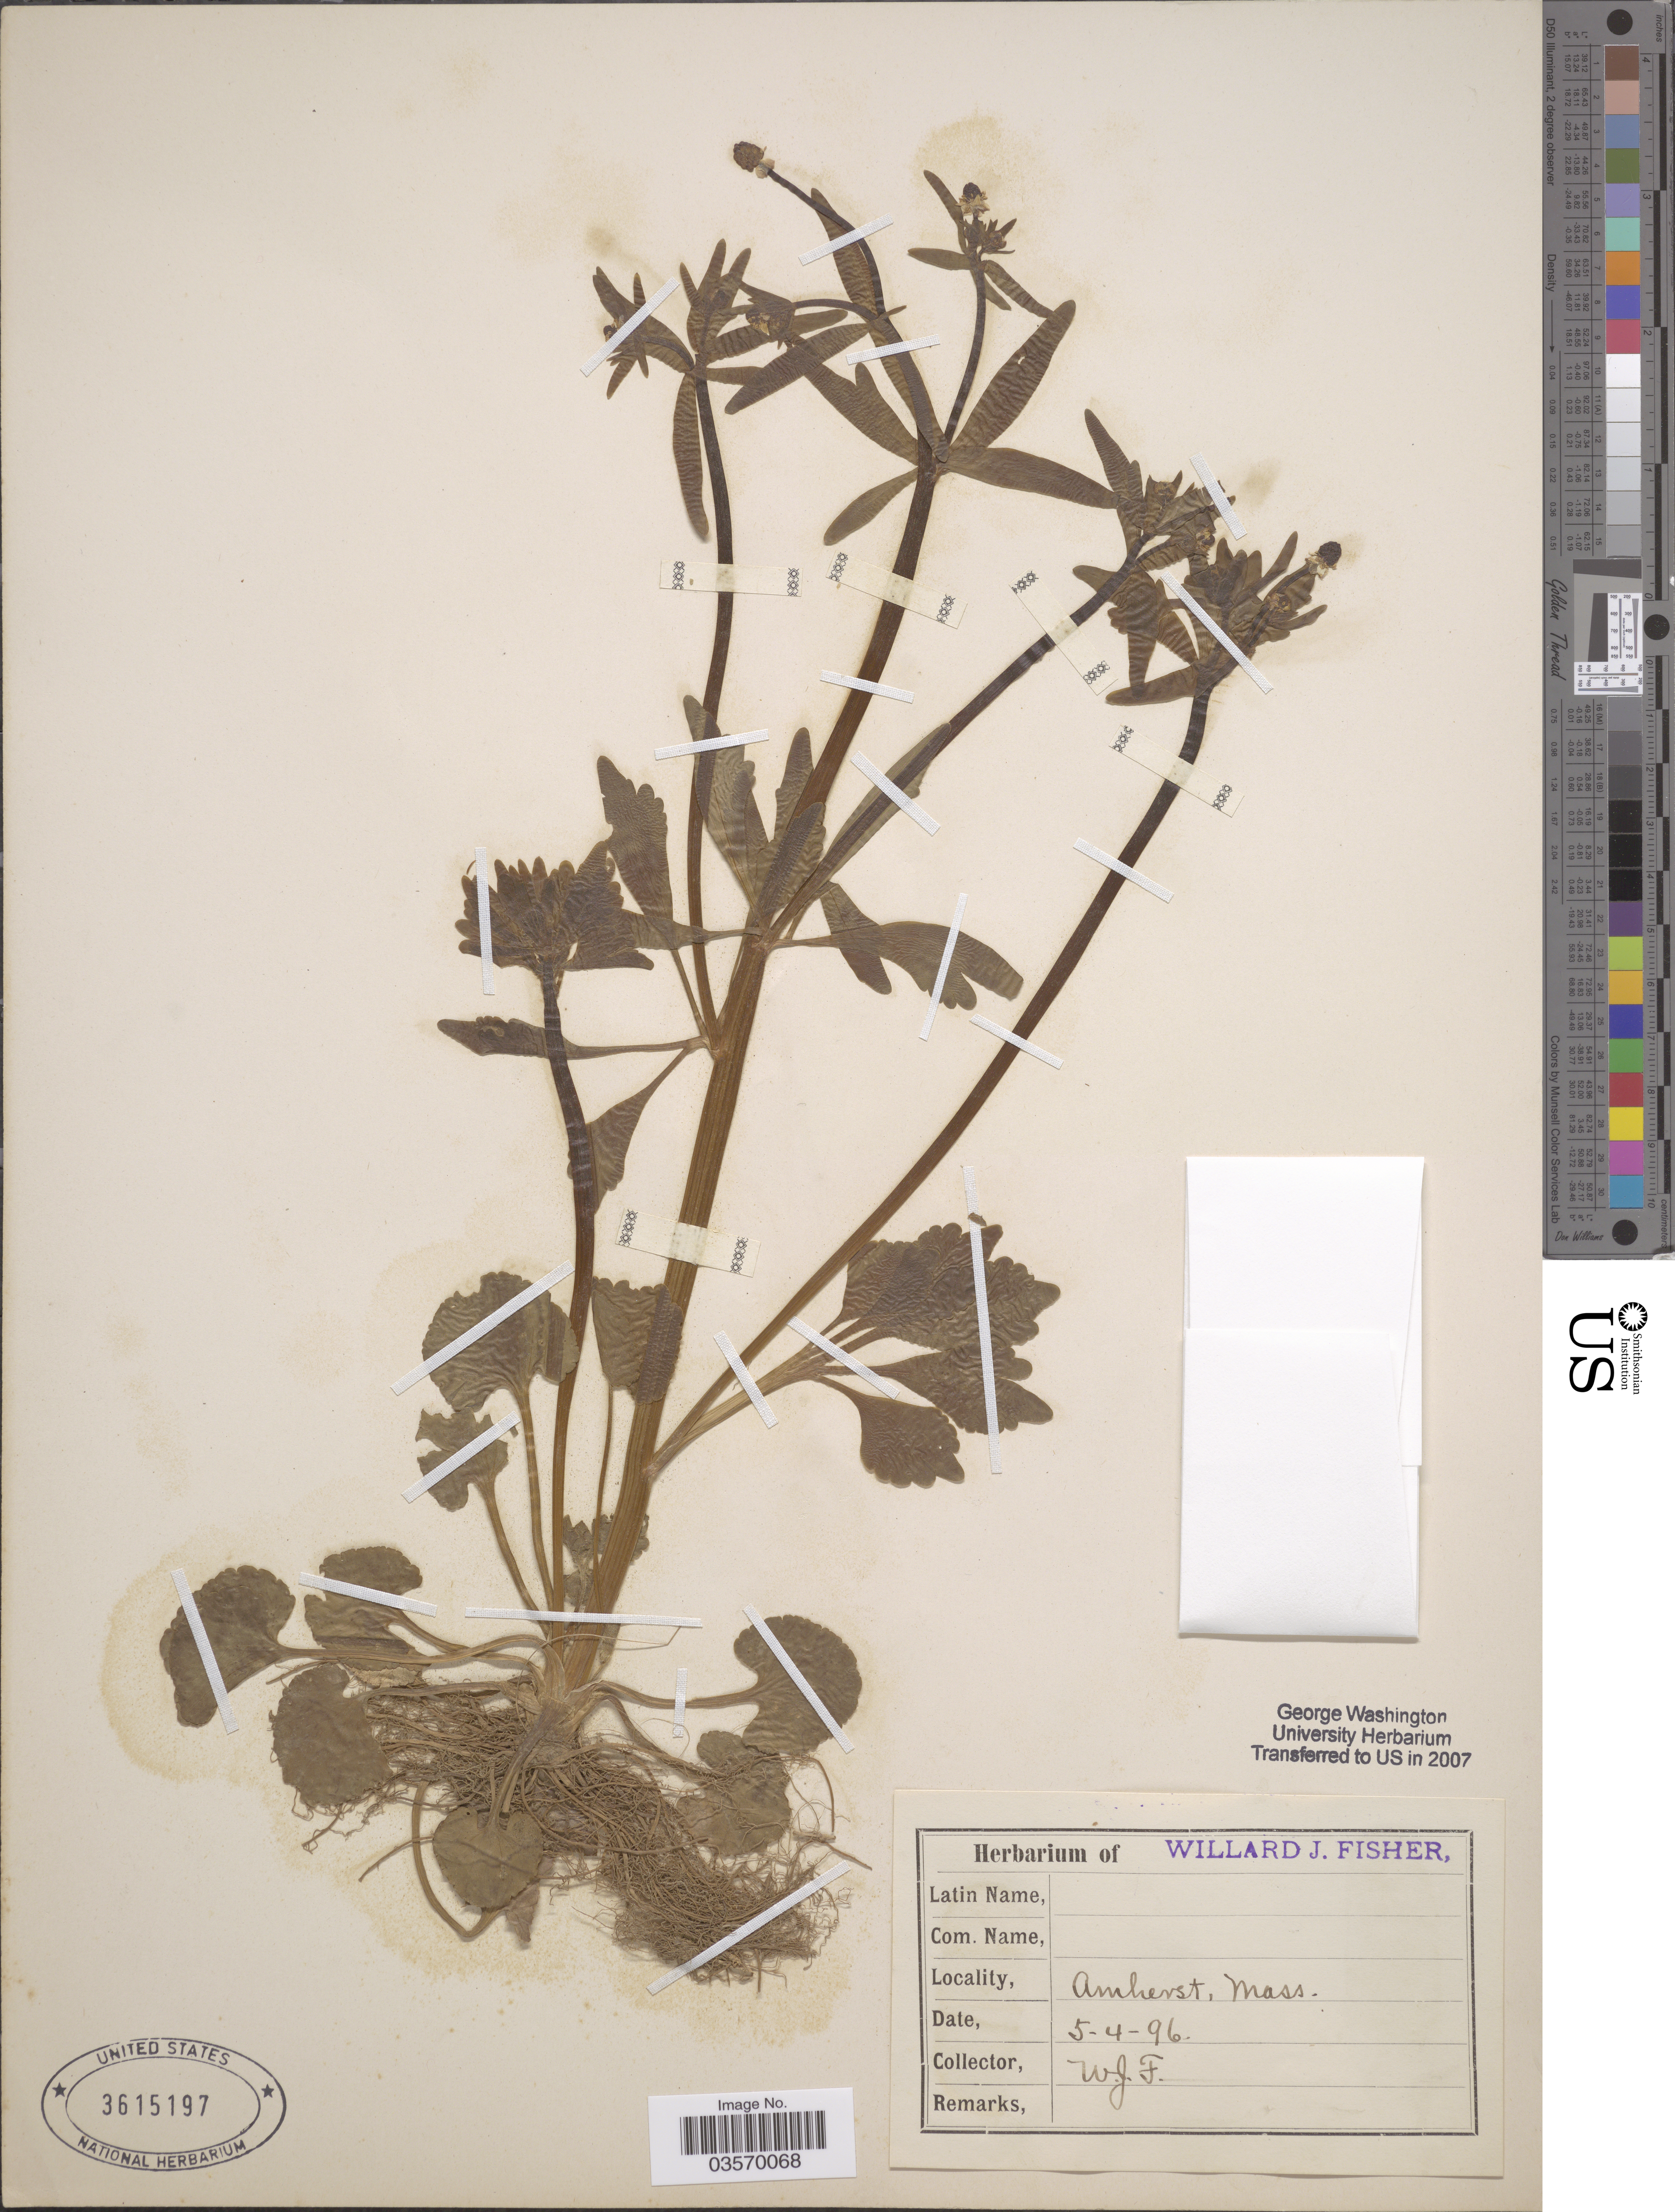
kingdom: Plantae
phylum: Tracheophyta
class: Magnoliopsida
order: Ranunculales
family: Ranunculaceae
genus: Ranunculus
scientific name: Ranunculus sp.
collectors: W. J. Fisher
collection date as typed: Transcribed d/m/y: 4/5/96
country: United States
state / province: Massachusetts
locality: Amherst.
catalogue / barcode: US 3615197